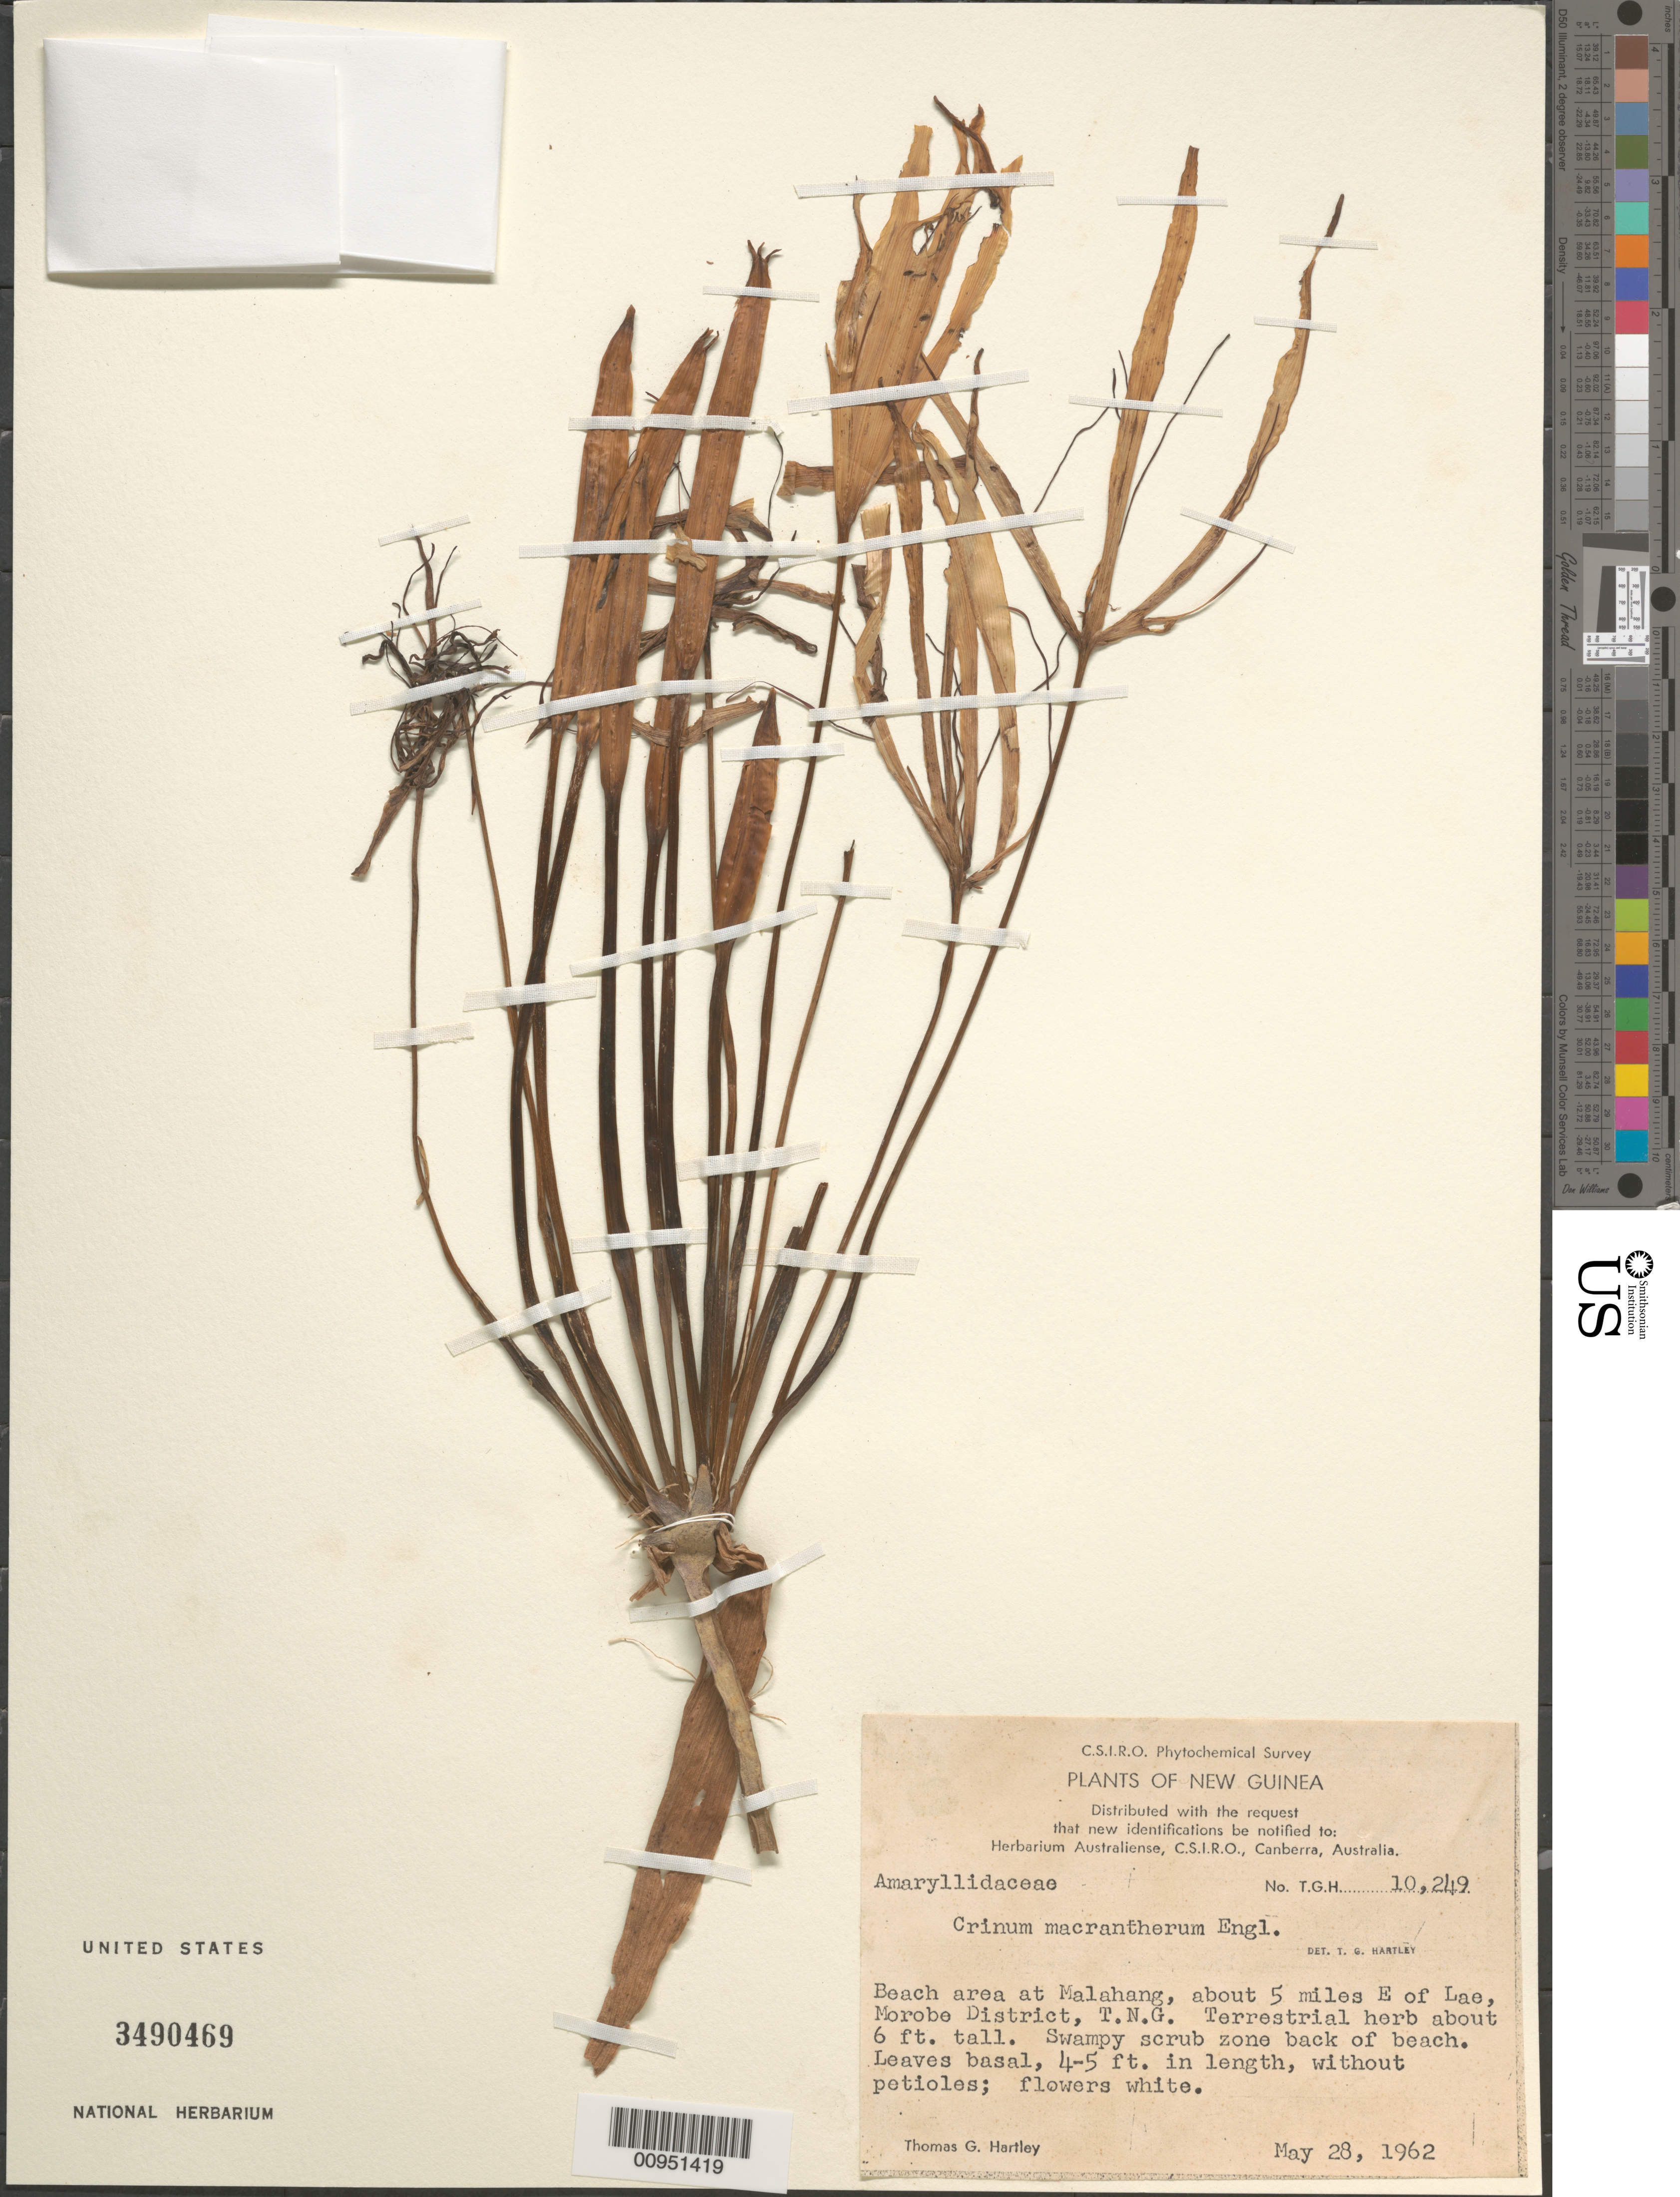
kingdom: Plantae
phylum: Tracheophyta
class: Liliopsida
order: Asparagales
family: Amaryllidaceae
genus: Crinum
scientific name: Crinum macrantherum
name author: Engl.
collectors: T. G. Hartley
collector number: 10249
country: Papua New Guinea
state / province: Southern Highlands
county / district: Morobe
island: New Guinea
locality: Beach at Malahang, E of Lae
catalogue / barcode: US 3490469